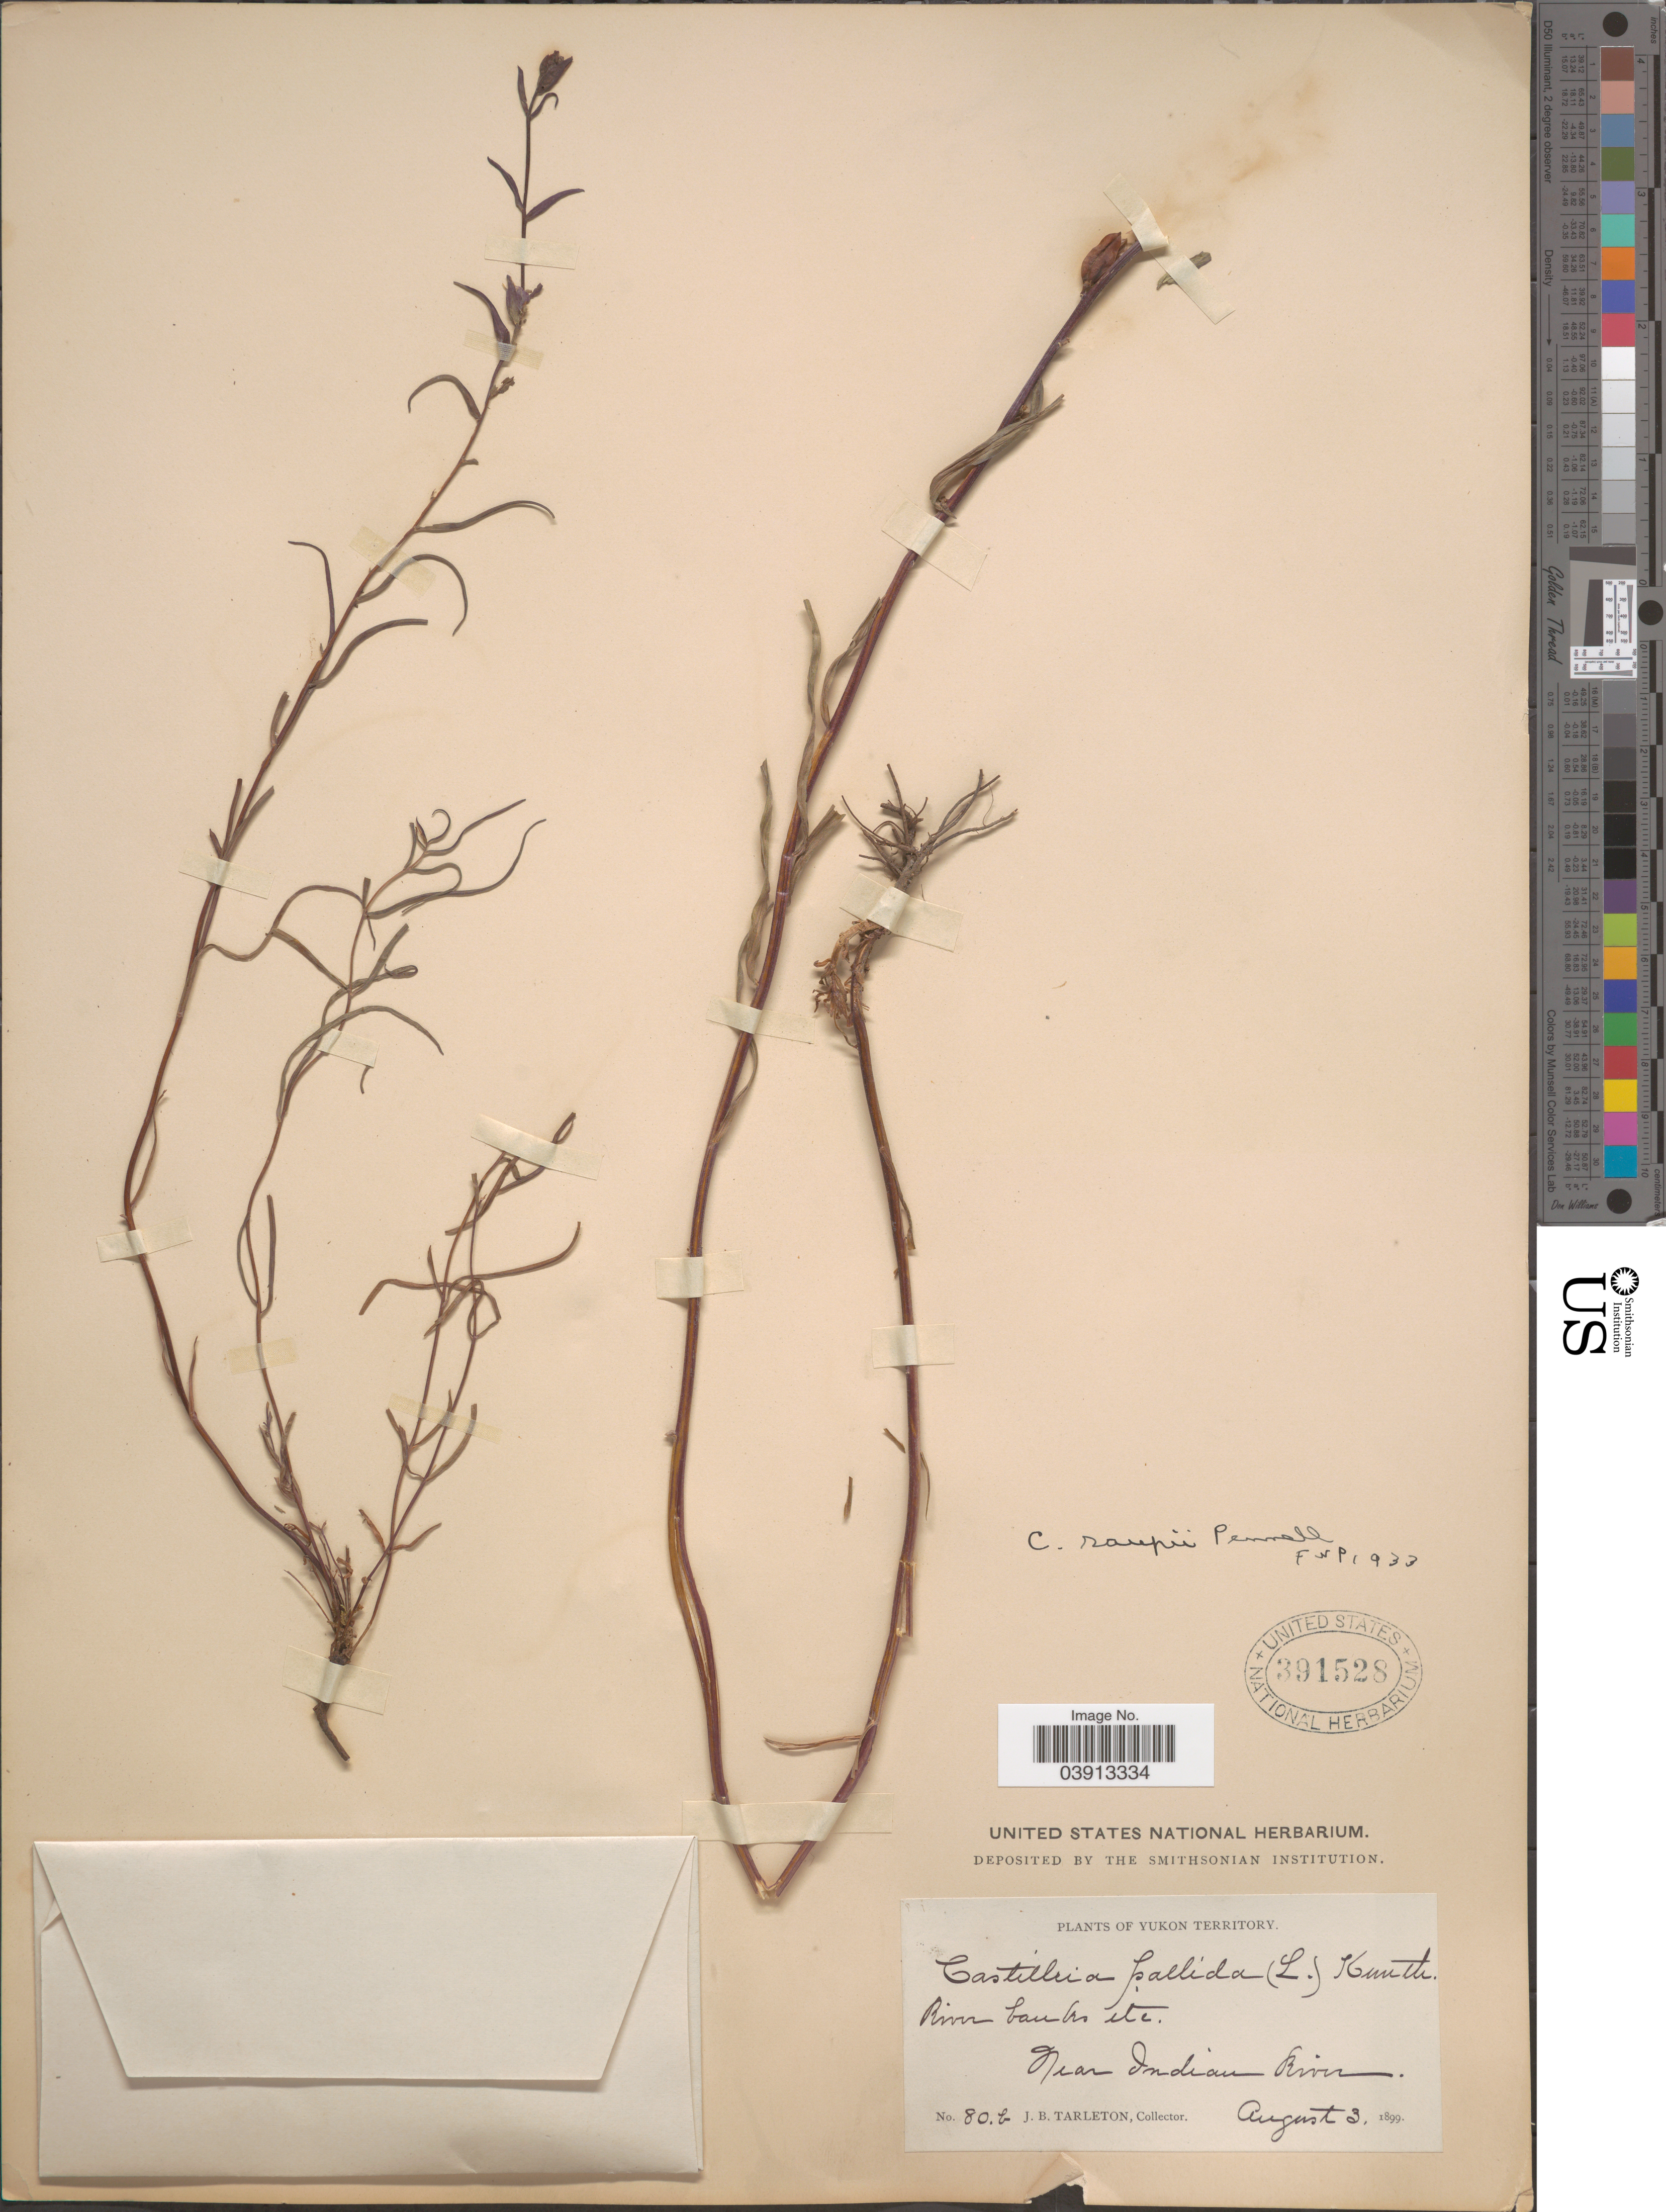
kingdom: Plantae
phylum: Tracheophyta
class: Magnoliopsida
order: Lamiales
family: Orobanchaceae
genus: Castilleja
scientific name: Castilleja pallida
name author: (L.) Spreng.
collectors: J. Tarleton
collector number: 80b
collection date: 1899-08-03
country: Canada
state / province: Yukon Territory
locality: River banks etc. Near Indian River.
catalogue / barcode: US 391528